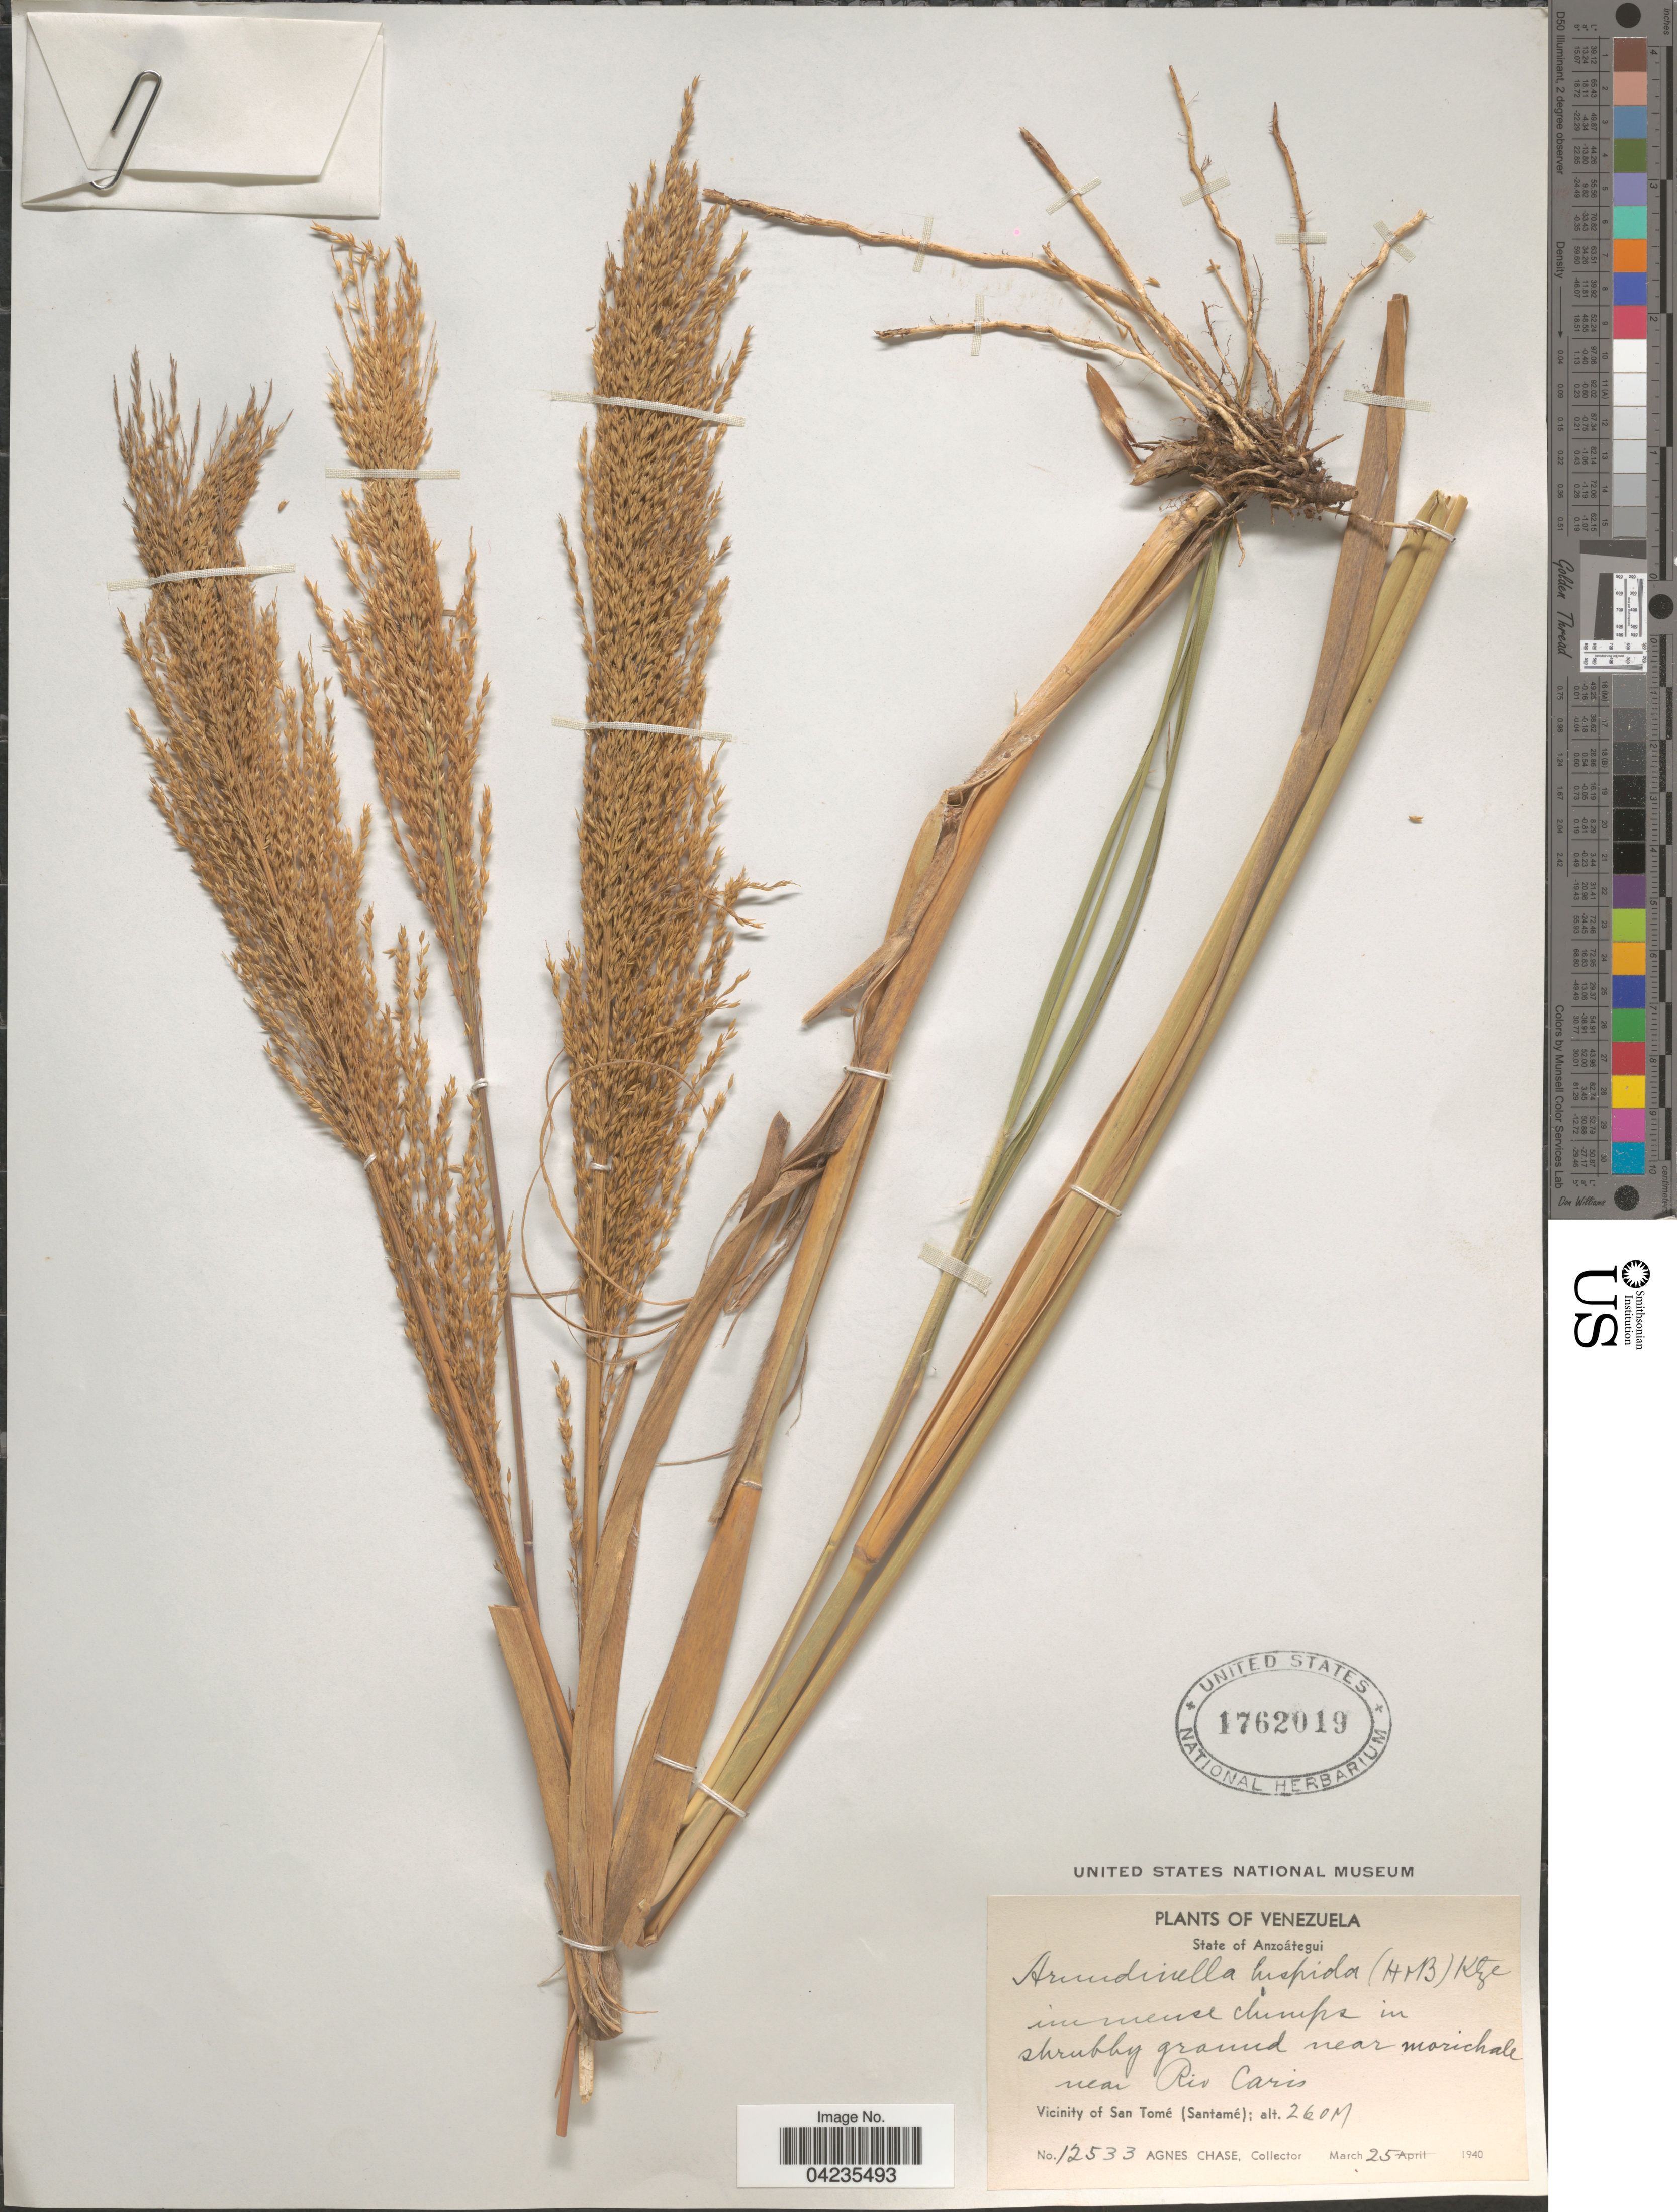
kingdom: Plantae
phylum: Tracheophyta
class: Liliopsida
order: Poales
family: Poaceae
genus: Arundinella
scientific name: Arundinella hispida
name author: (Humb. & Bonpl. ex Willd.) Kuntze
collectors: A. Chase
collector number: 12533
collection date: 1940-03-25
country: Venezuela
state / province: Anzoategui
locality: Near Rio Caris. Vicinity of San Tomé (Santamé).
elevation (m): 260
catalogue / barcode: US 1762019